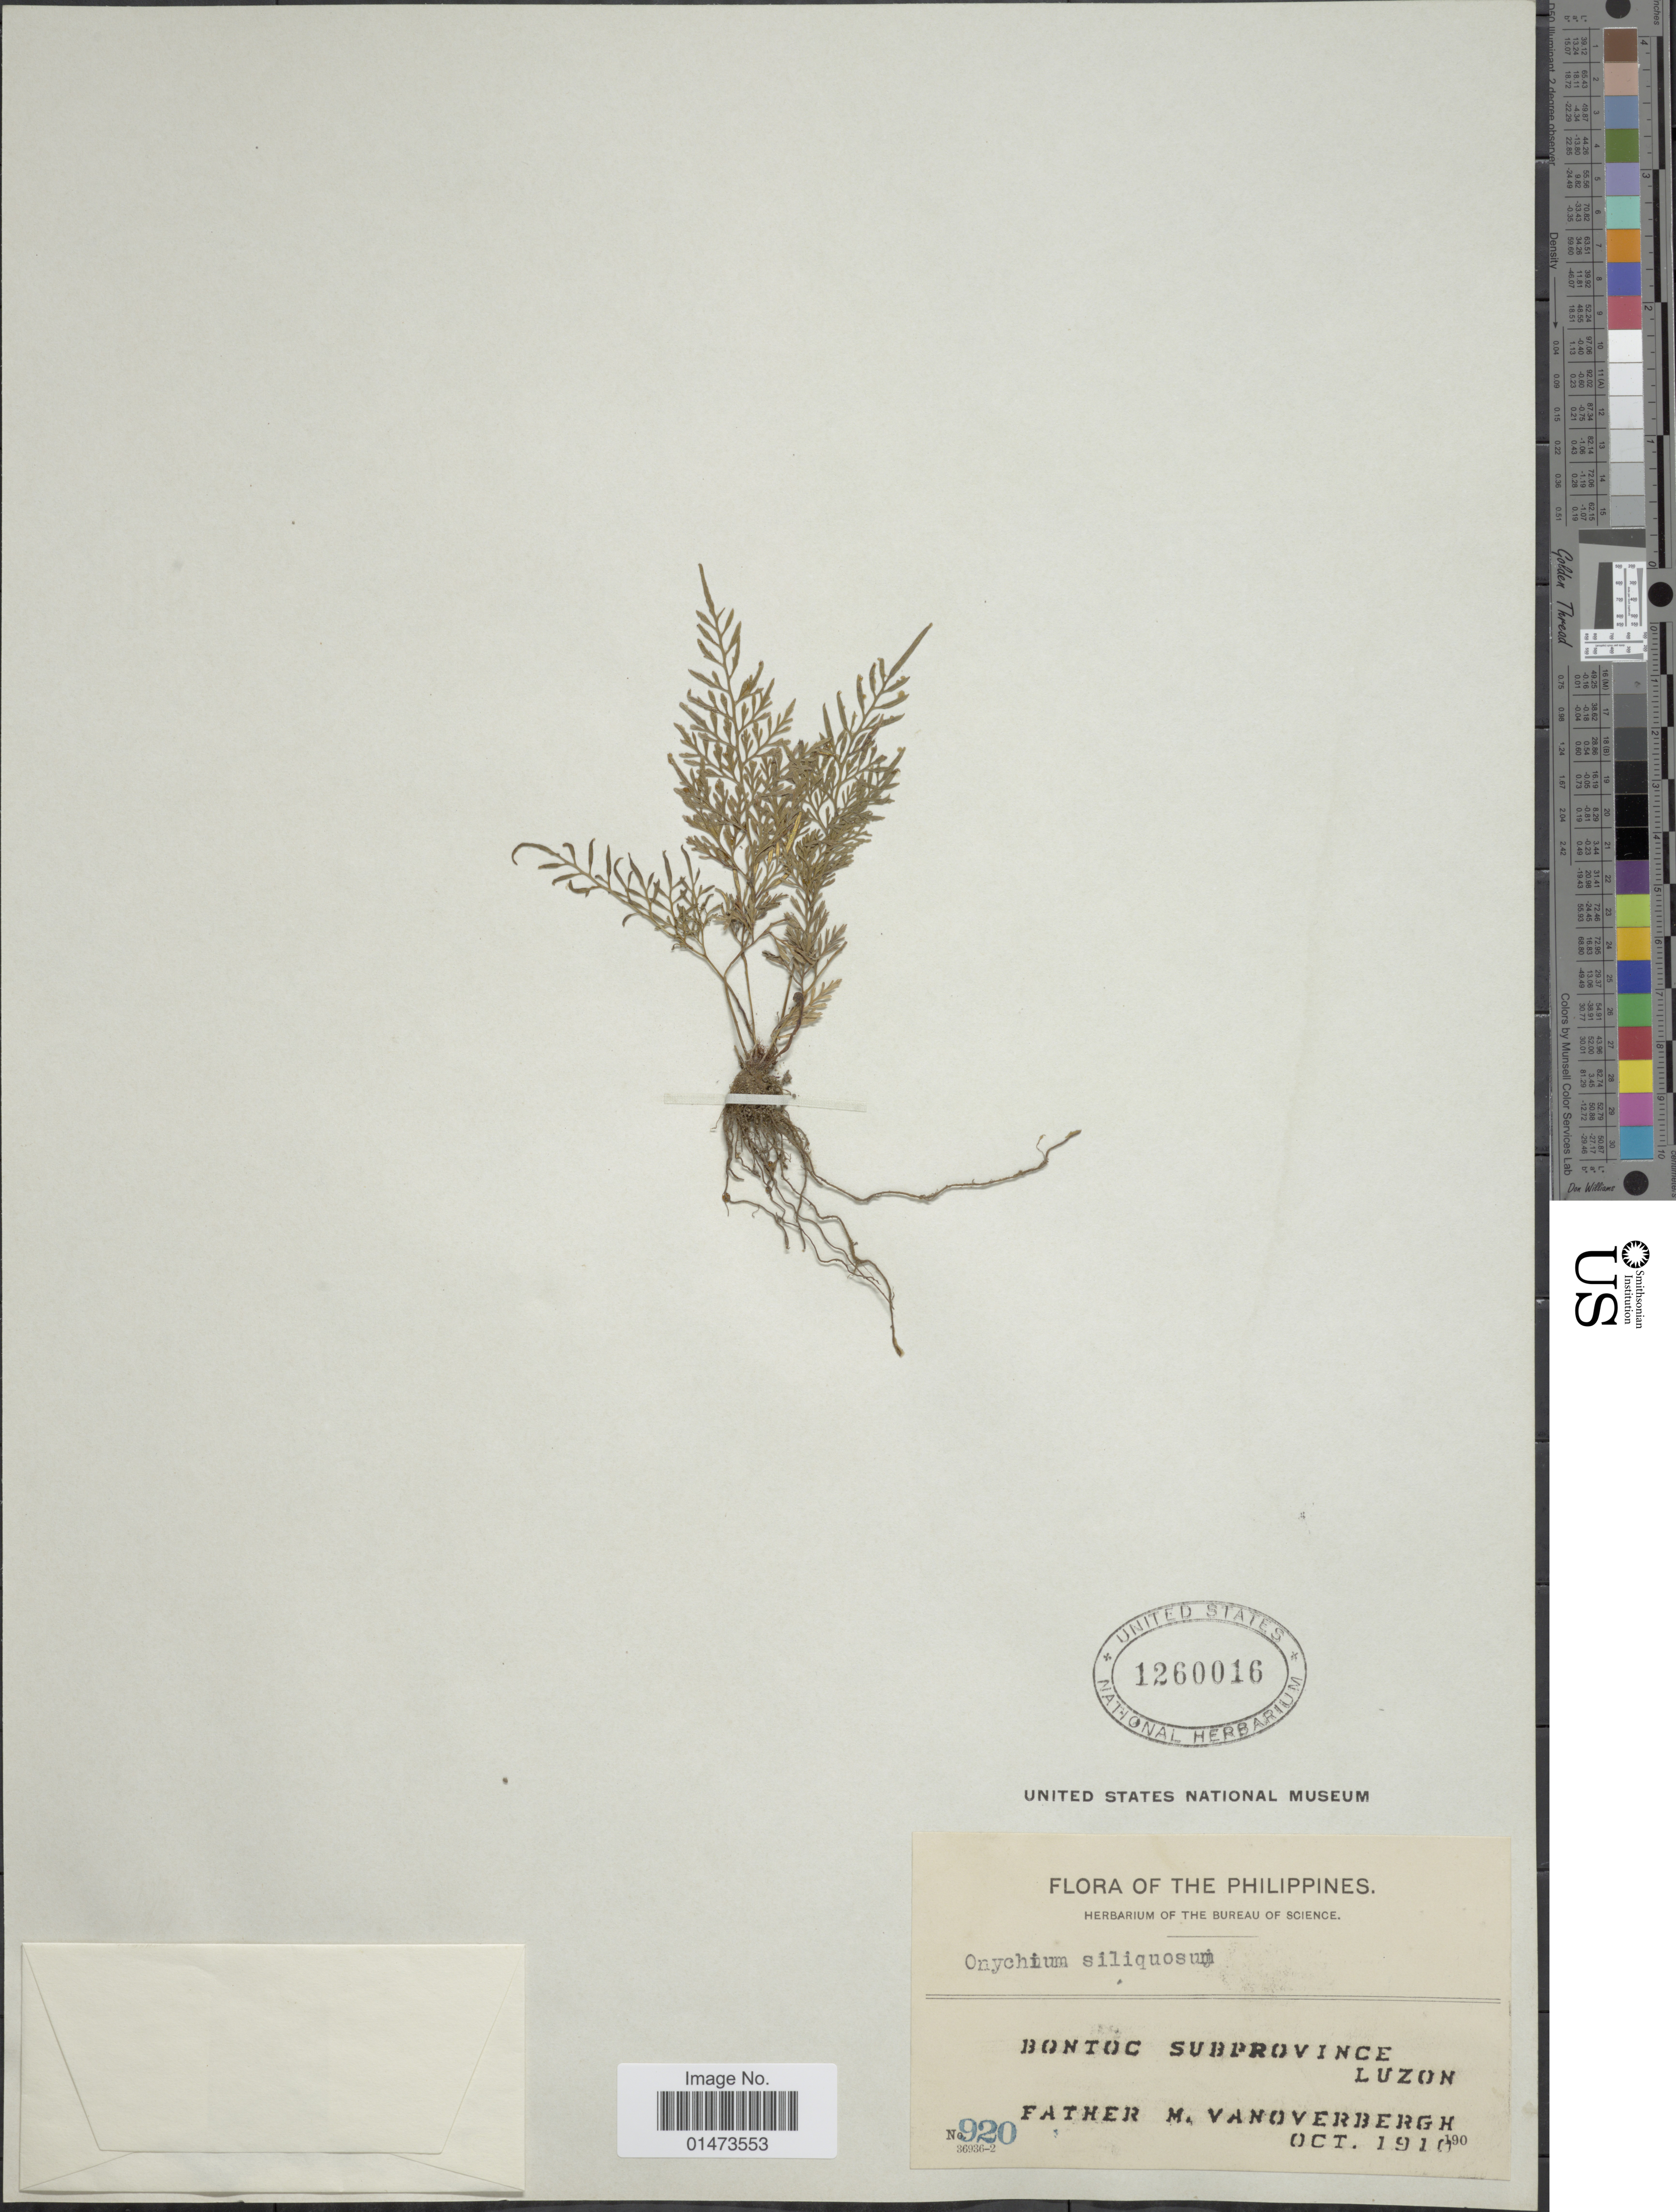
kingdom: Plantae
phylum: Tracheophyta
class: Polypodiopsida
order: Polypodiales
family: Pteridaceae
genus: Onychium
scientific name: Onychium siliculosum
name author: (Desv.) C. Chr.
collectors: M. Vanoverbergh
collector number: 920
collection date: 1910-10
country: Philippines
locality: Bontoc Subprovince Luzon.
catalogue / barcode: US 1260016